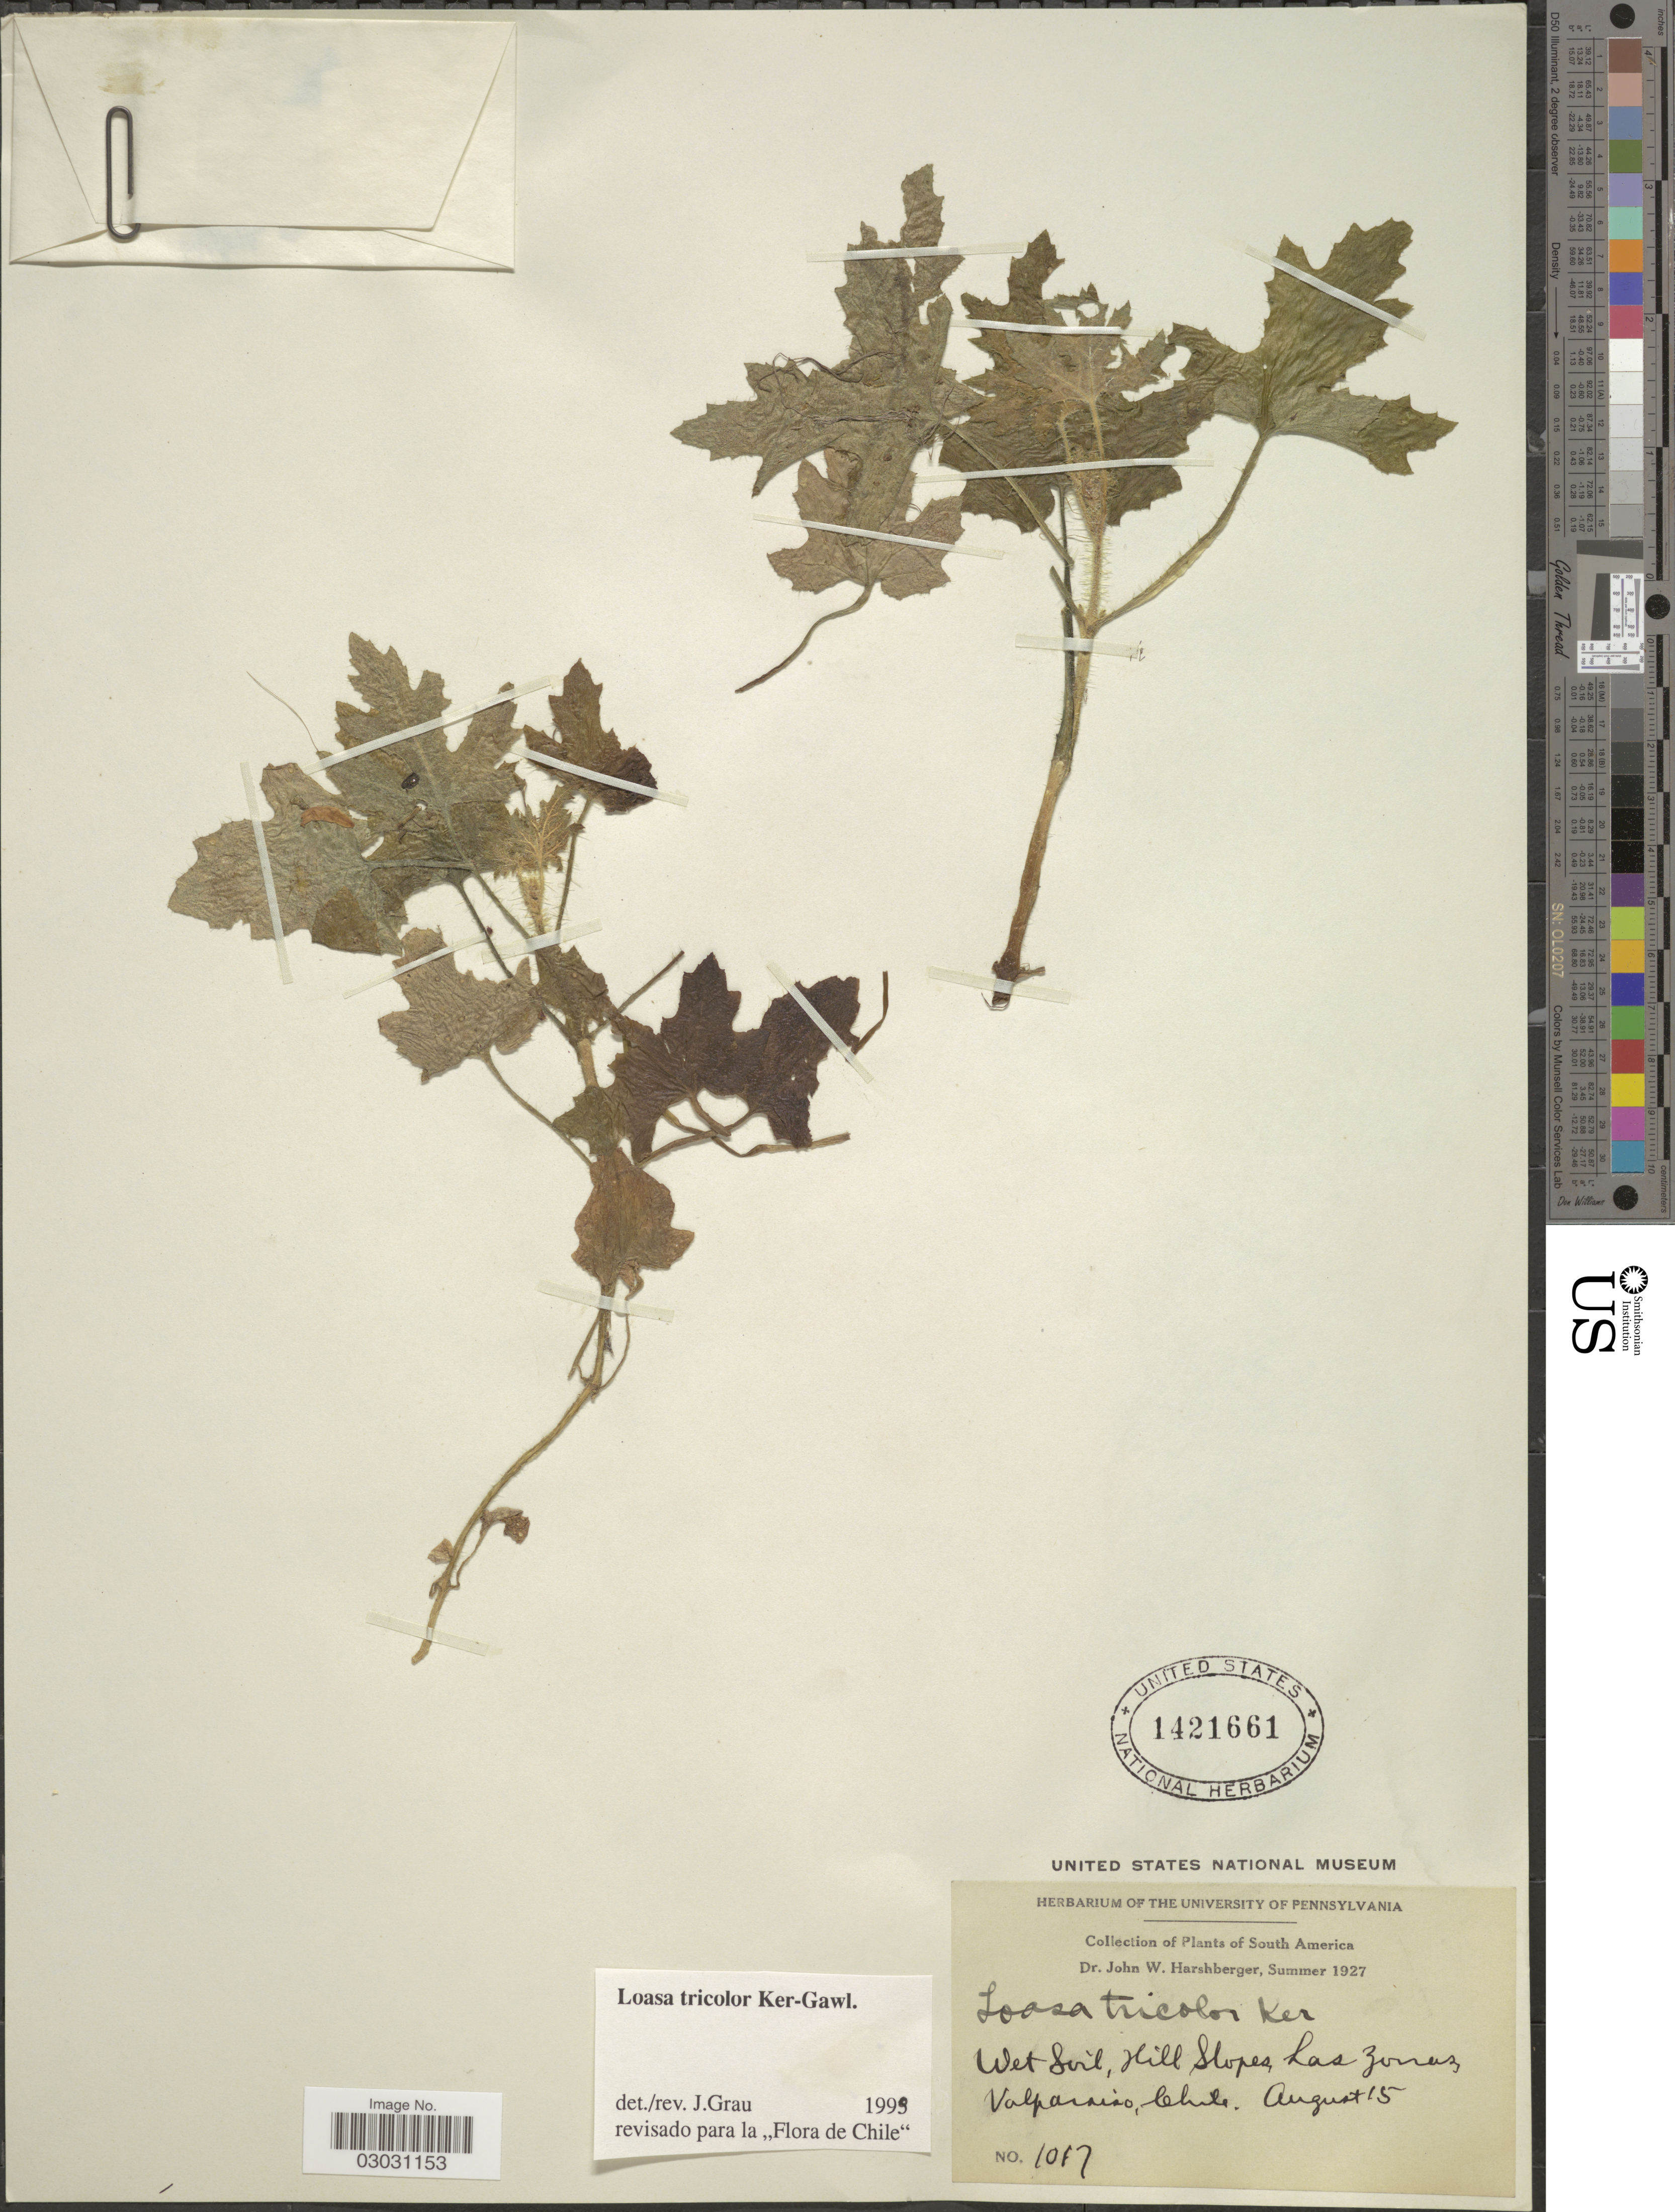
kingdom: Plantae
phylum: Tracheophyta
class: Magnoliopsida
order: Cornales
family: Loasaceae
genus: Loasa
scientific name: Loasa tricolor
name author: Ker Gawl.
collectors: J. W. Harshberger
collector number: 1017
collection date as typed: Summer 1927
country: Chile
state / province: Valparaíso (V)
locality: Hill Slopes Las Zonas.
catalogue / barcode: US 1421661